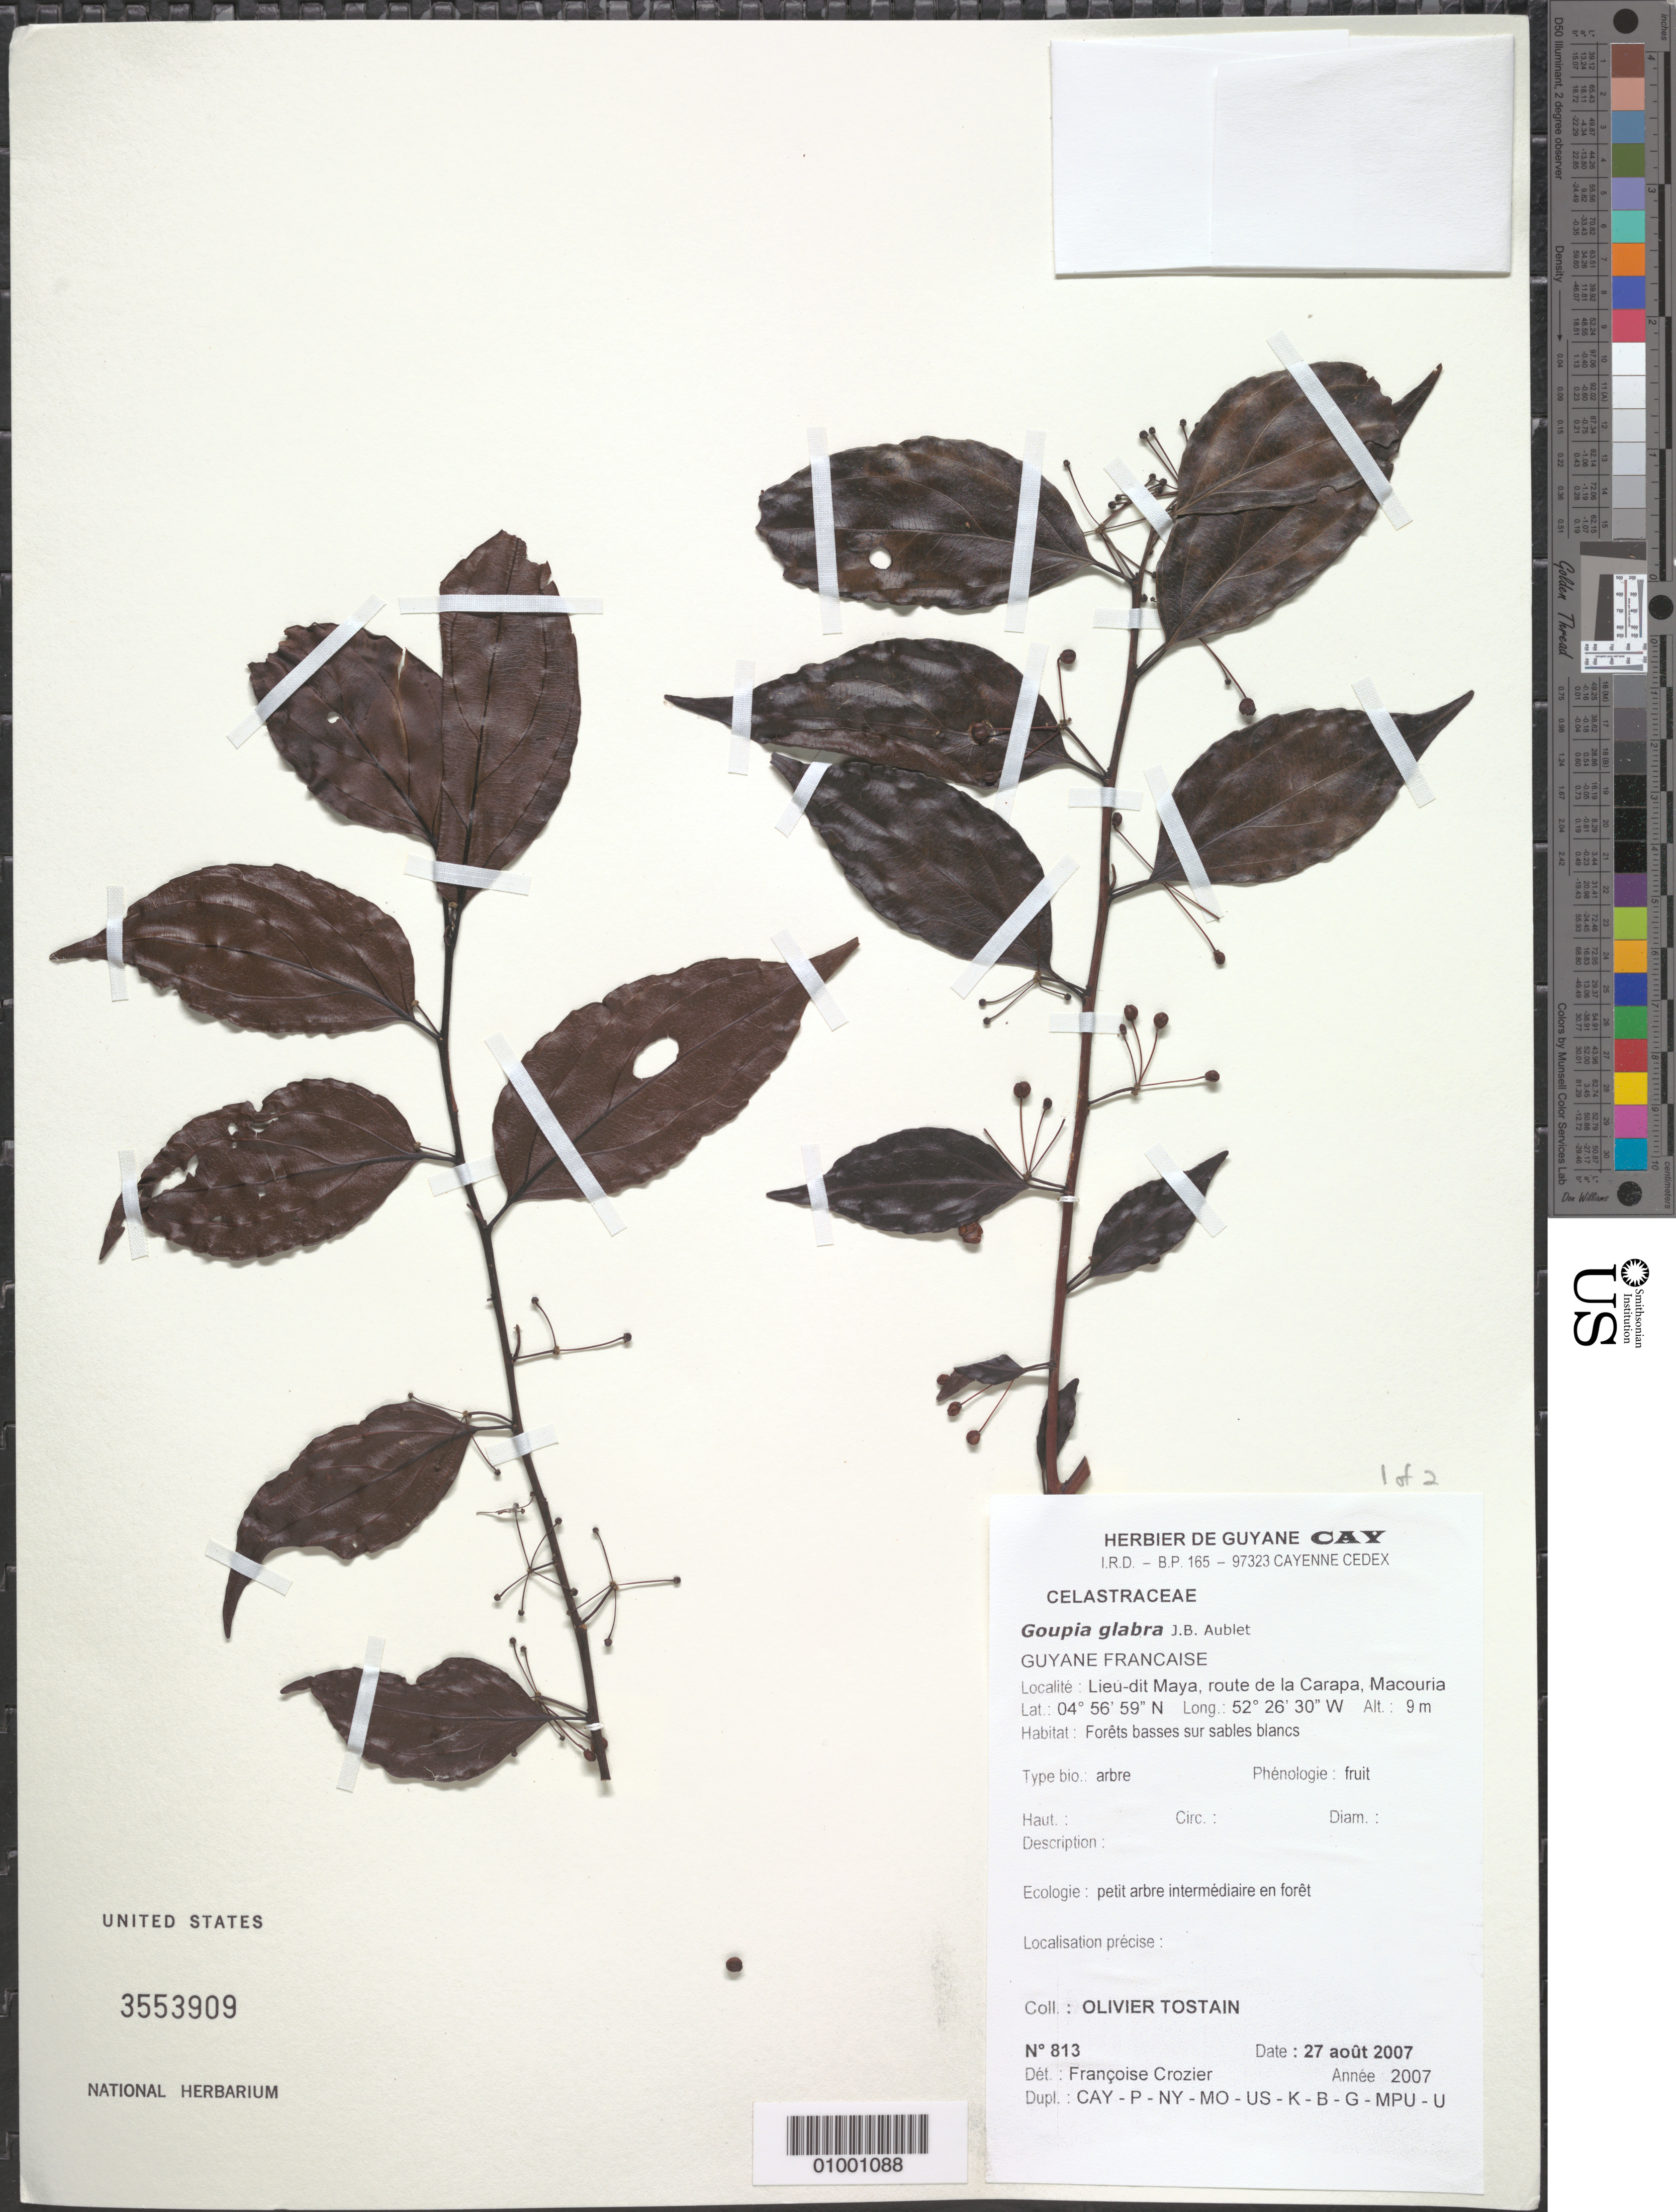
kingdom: Plantae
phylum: Tracheophyta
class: Magnoliopsida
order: Malpighiales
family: Goupiaceae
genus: Goupia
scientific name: Goupia glabra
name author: Aubl.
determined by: Crozier, F.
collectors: O. Tostain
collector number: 813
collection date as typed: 27-Aug-07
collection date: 2007-08-27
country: French Guiana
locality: Lieu-dit Maya, route de la Carapa, Macouria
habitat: Forest basses sur sables blancs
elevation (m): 9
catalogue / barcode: US 3553909